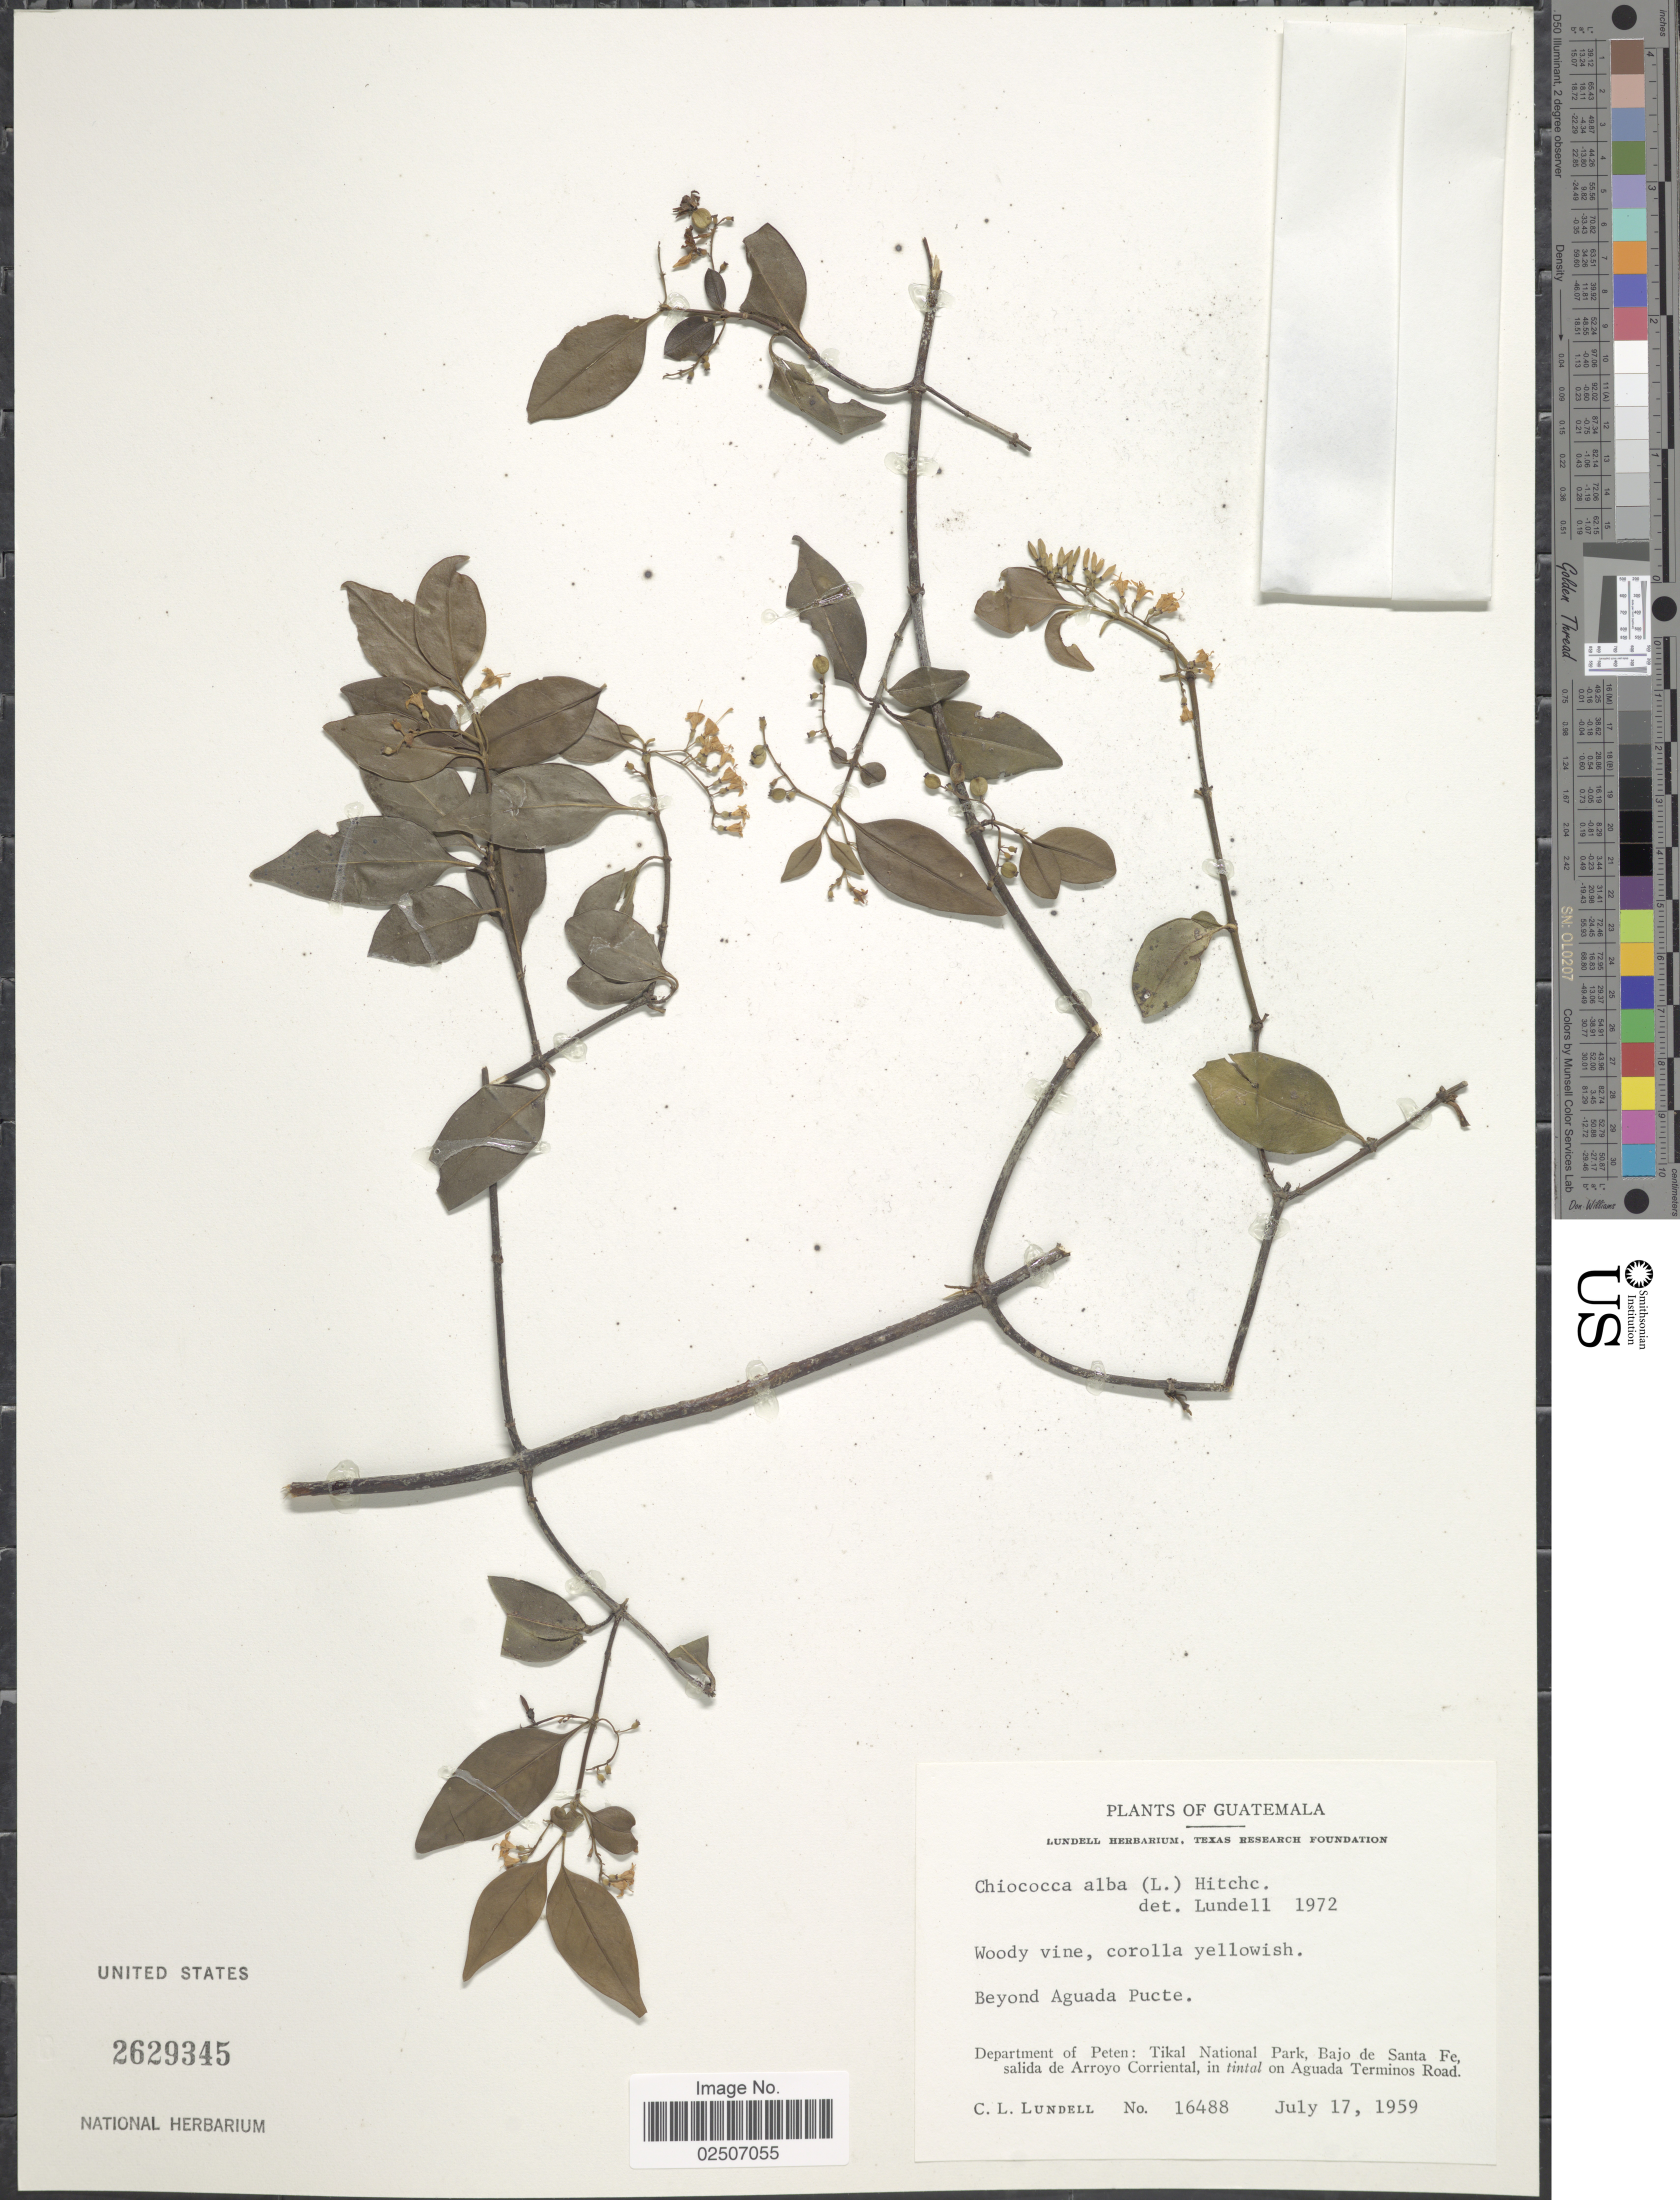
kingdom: Plantae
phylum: Tracheophyta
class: Magnoliopsida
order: Gentianales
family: Rubiaceae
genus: Chiococca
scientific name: Chiococca alba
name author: (L.) Hitchc.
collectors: C. L. Lundell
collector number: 16488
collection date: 1959-07-17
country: Guatemala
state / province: El Petén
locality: Beyond Aguada Pucte. Department of Peten: Tikal National Park, Bajo de Santa Fe, salida de Arroyo Corriental, in tintal on Aguada Terminos Road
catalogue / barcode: US 2629345